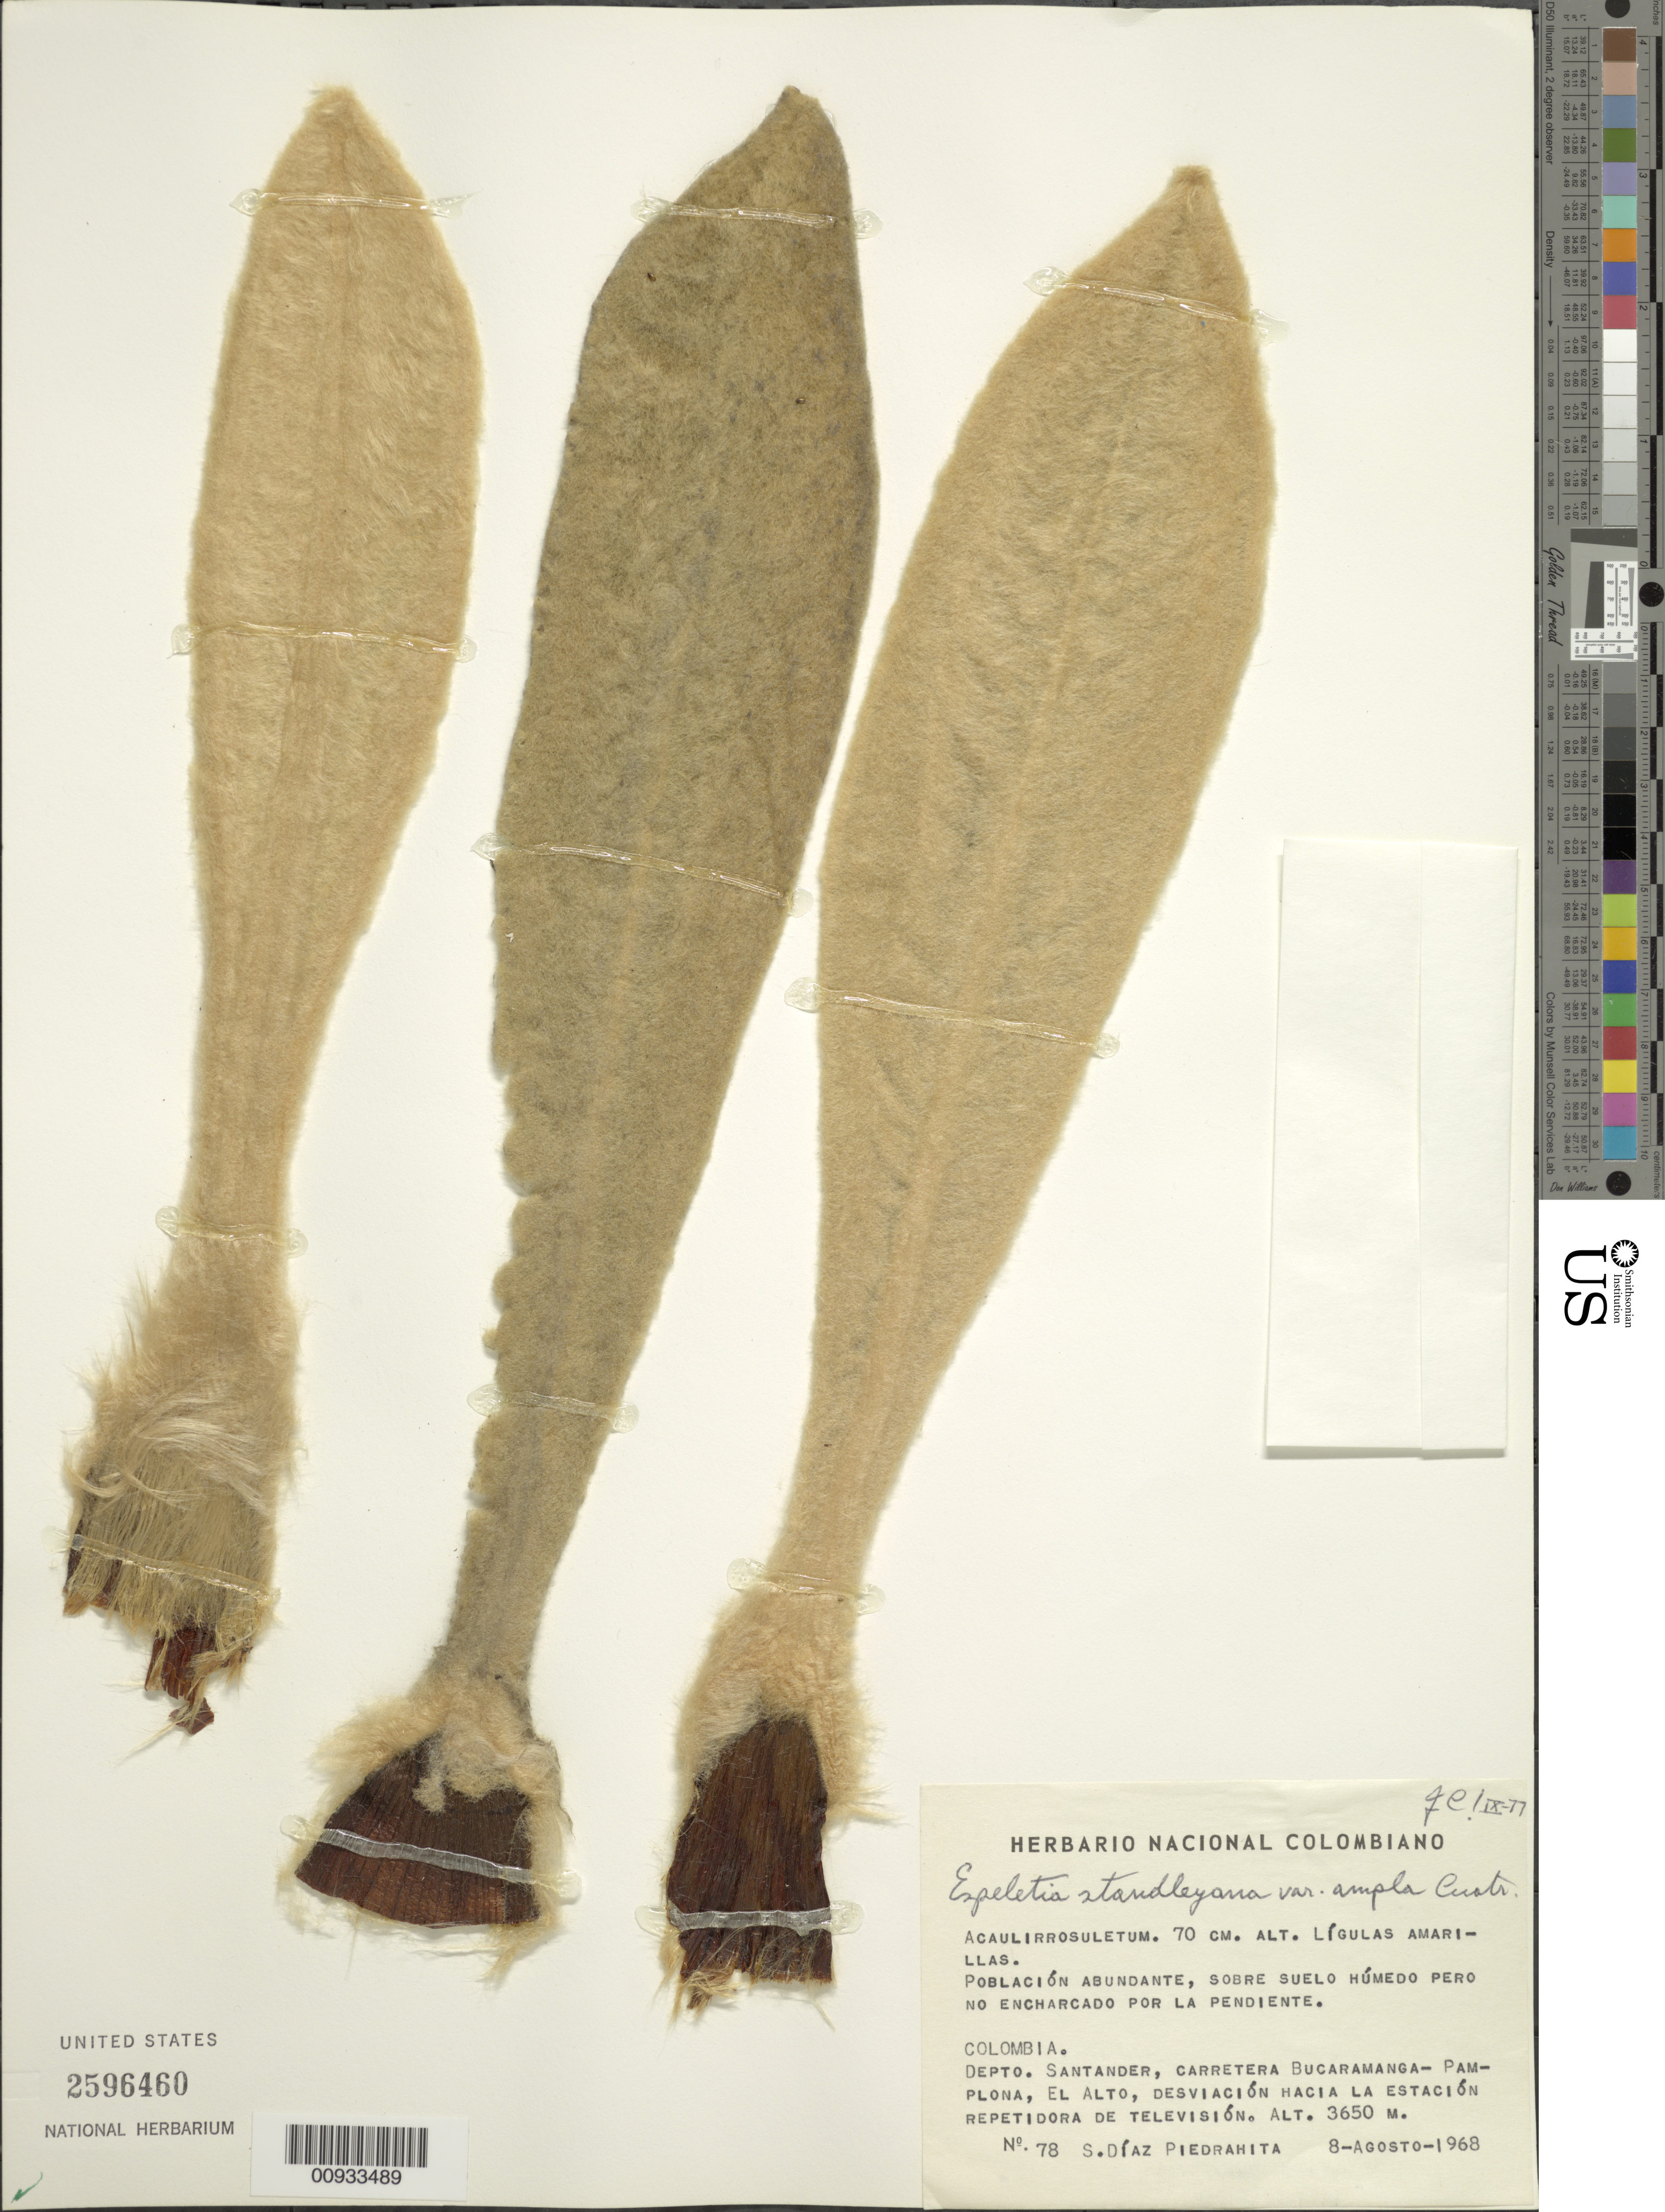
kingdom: Plantae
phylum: Tracheophyta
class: Magnoliopsida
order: Asterales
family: Asteraceae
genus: Espeletia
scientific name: Espeletia standleyana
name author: A.C. Sm.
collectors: S. Díaz Píedrahíta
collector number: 78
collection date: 1968-08-08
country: Colombia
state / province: Santander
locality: Carretera Bucaramanga-Pamplona, El Alto, Desviacion hacia la Estacion Repetidora de Television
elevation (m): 3650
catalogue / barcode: US 2596460